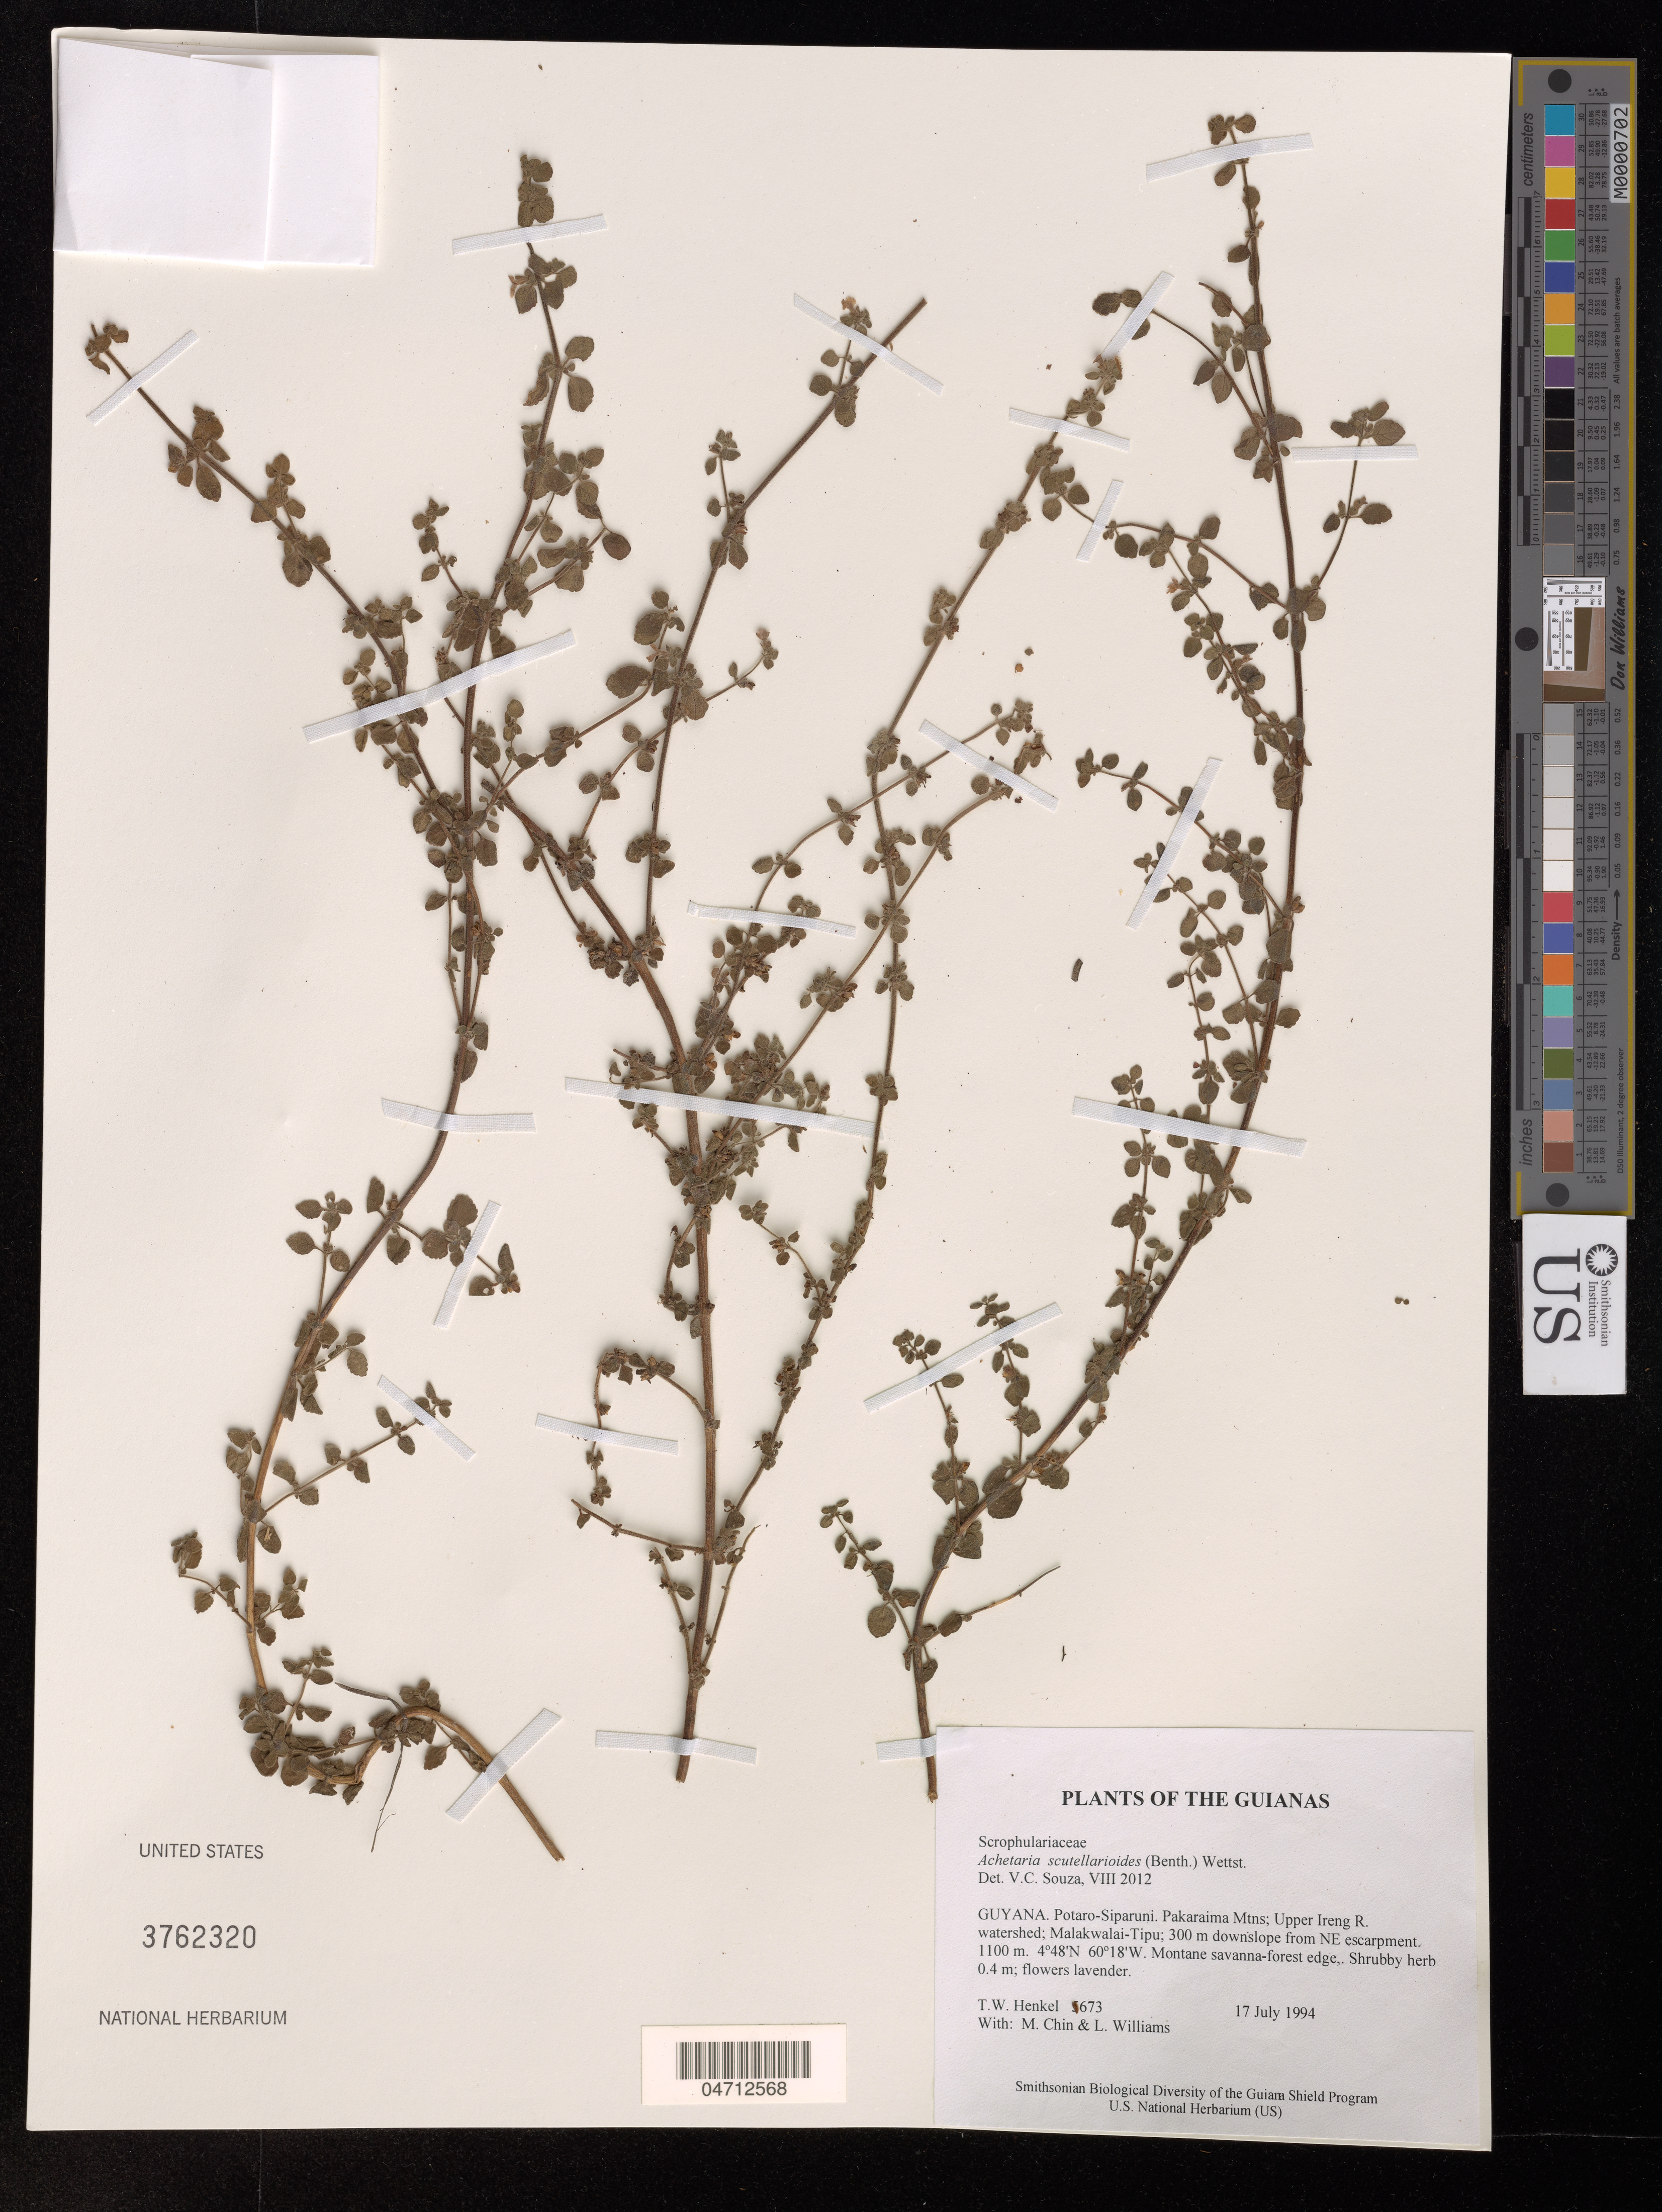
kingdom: Plantae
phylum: Tracheophyta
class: Magnoliopsida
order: Lamiales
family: Plantaginaceae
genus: Matourea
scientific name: Matourea scutellarioides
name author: (Benth.) Colletta & V.C. Souza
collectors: T. Henkel, M. Chin & L. Williams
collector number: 5673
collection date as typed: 17 July 1994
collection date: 1994-07-17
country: Guyana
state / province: Potaro-Siparuni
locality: Pakaraima Mtns; Upper Ireng R. watershed; Malakwalai-Tipu; 300 m downslope from NE escarpment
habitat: Montane savanna-forest edge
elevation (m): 1100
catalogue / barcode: US 3762320